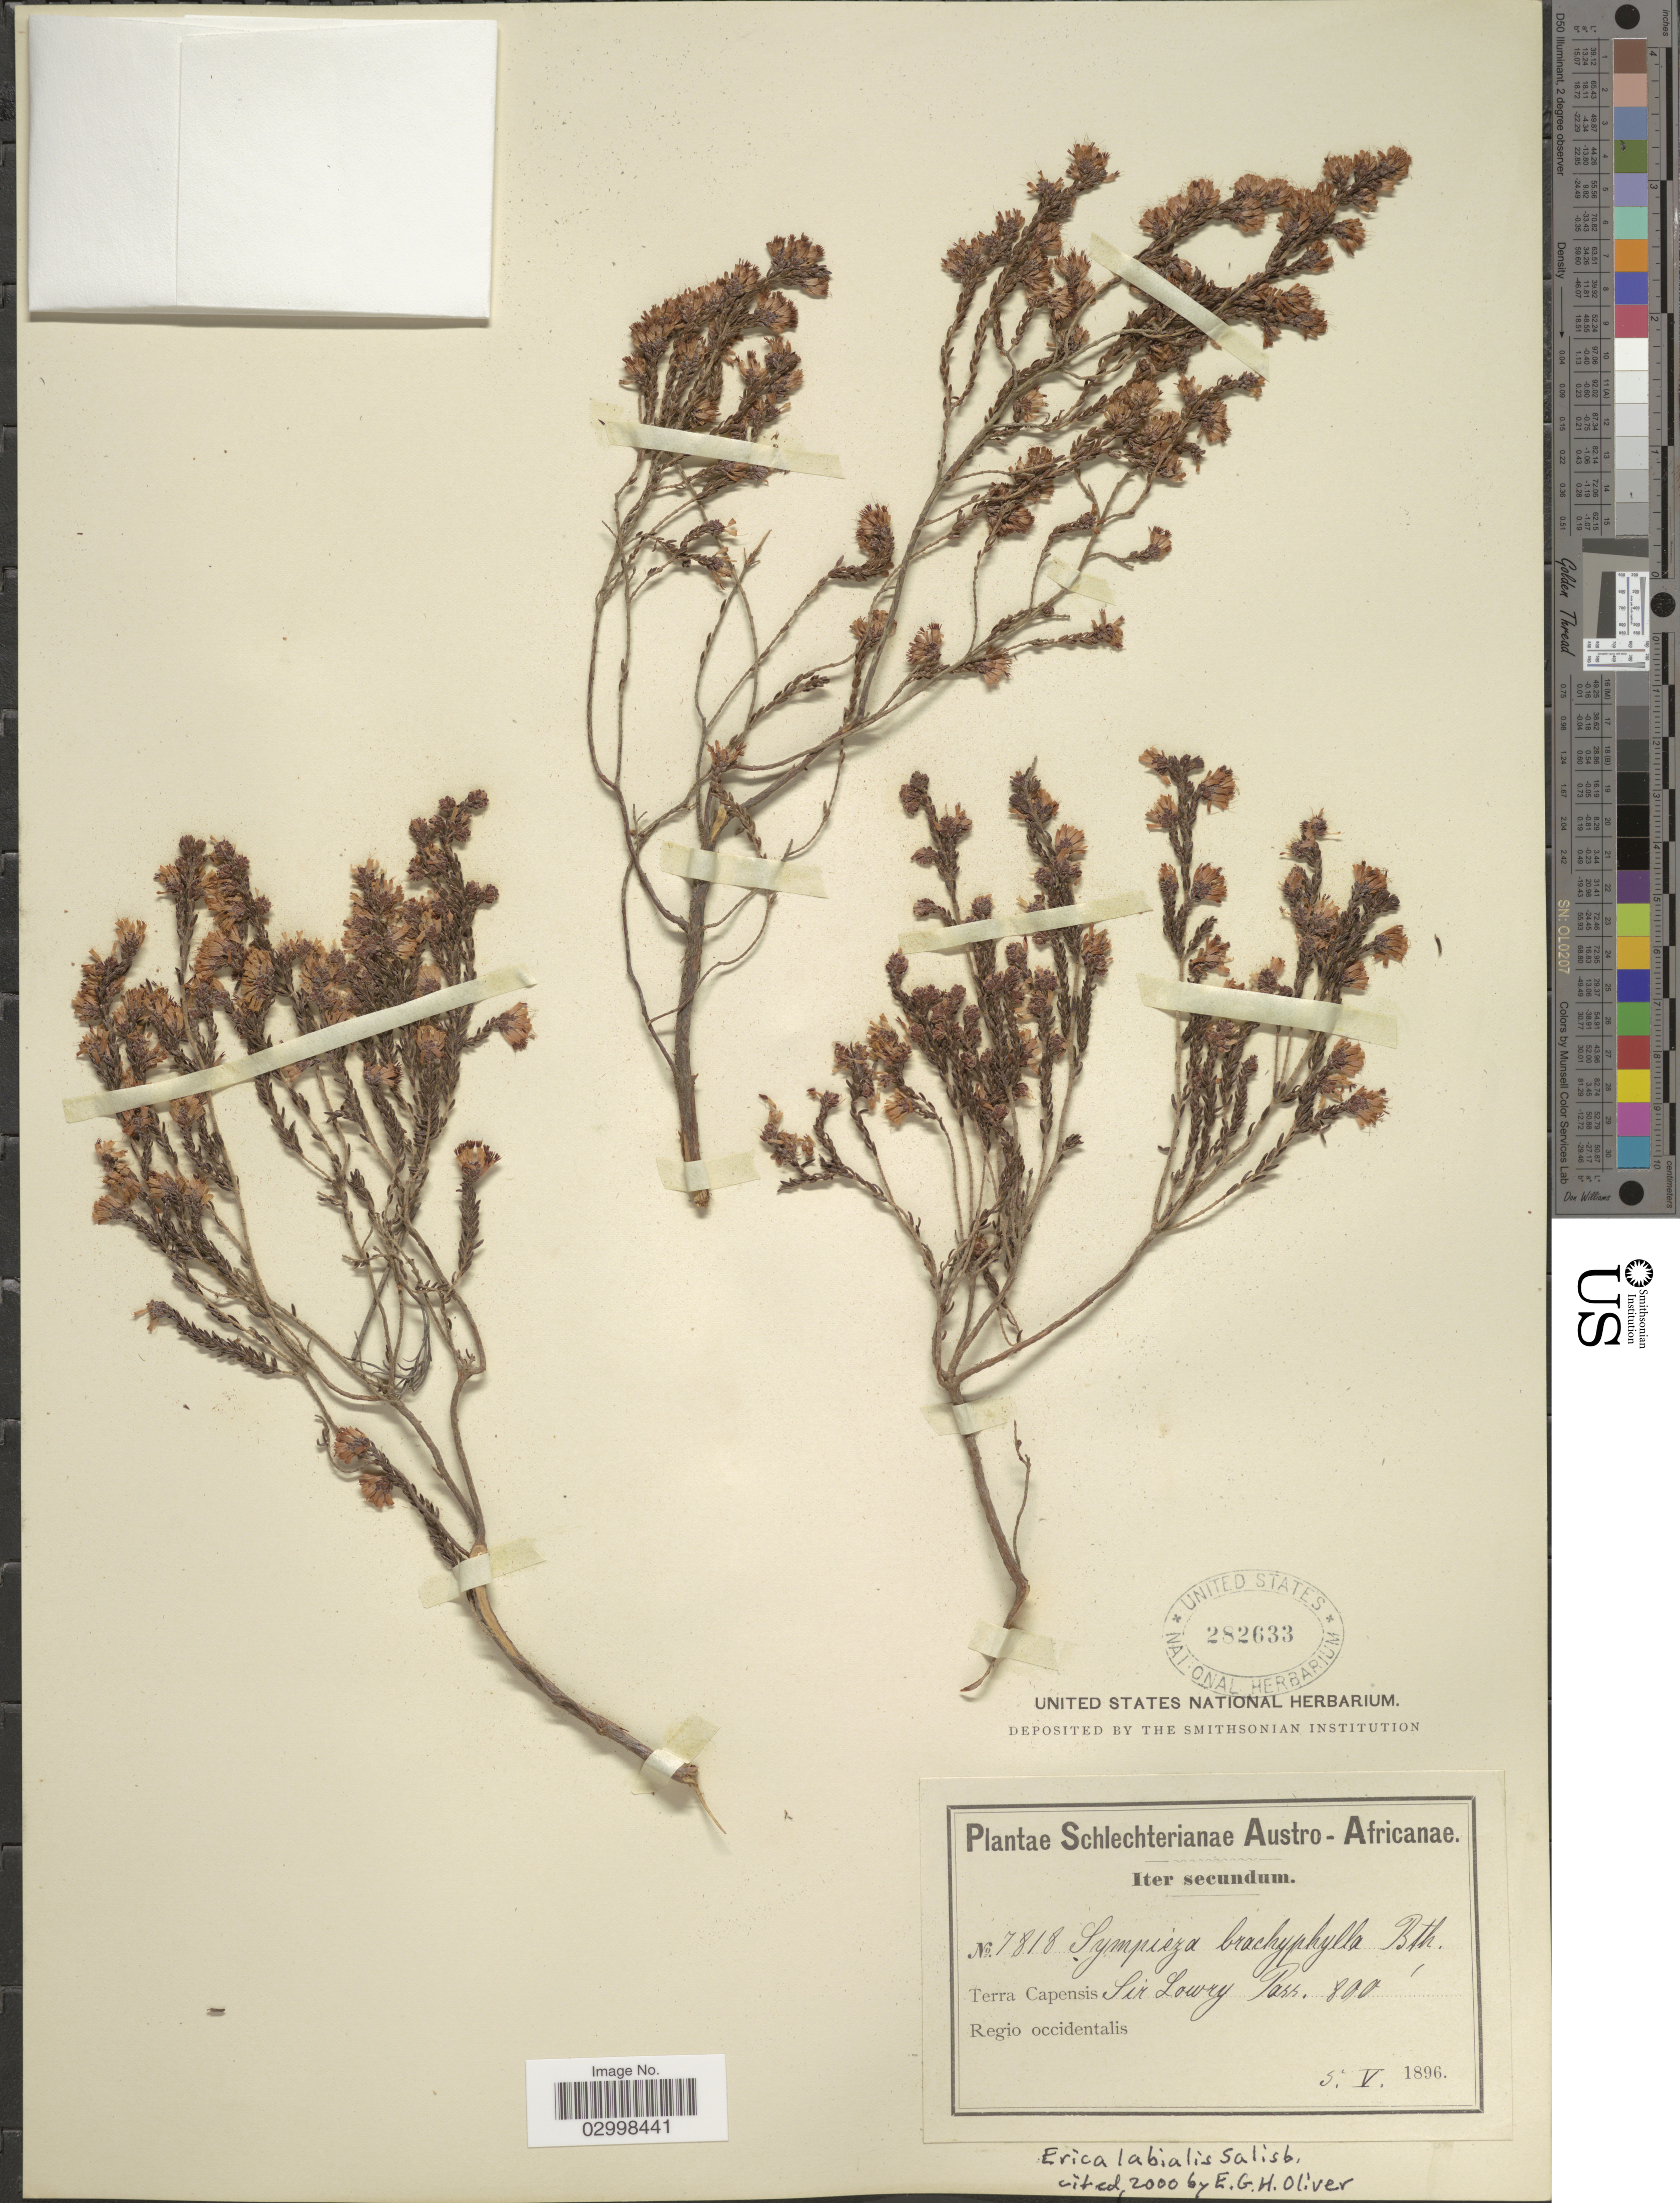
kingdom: Plantae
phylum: Tracheophyta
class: Magnoliopsida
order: Ericales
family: Ericaceae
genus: Erica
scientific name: Erica labialis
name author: Salisb.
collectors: Schlechter, --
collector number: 7818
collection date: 1896-05-05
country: South Africa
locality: Austro-Africanae, Terra Capensis, Sir Lowry Pass, Regio occidentalis.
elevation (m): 244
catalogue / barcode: US 282633